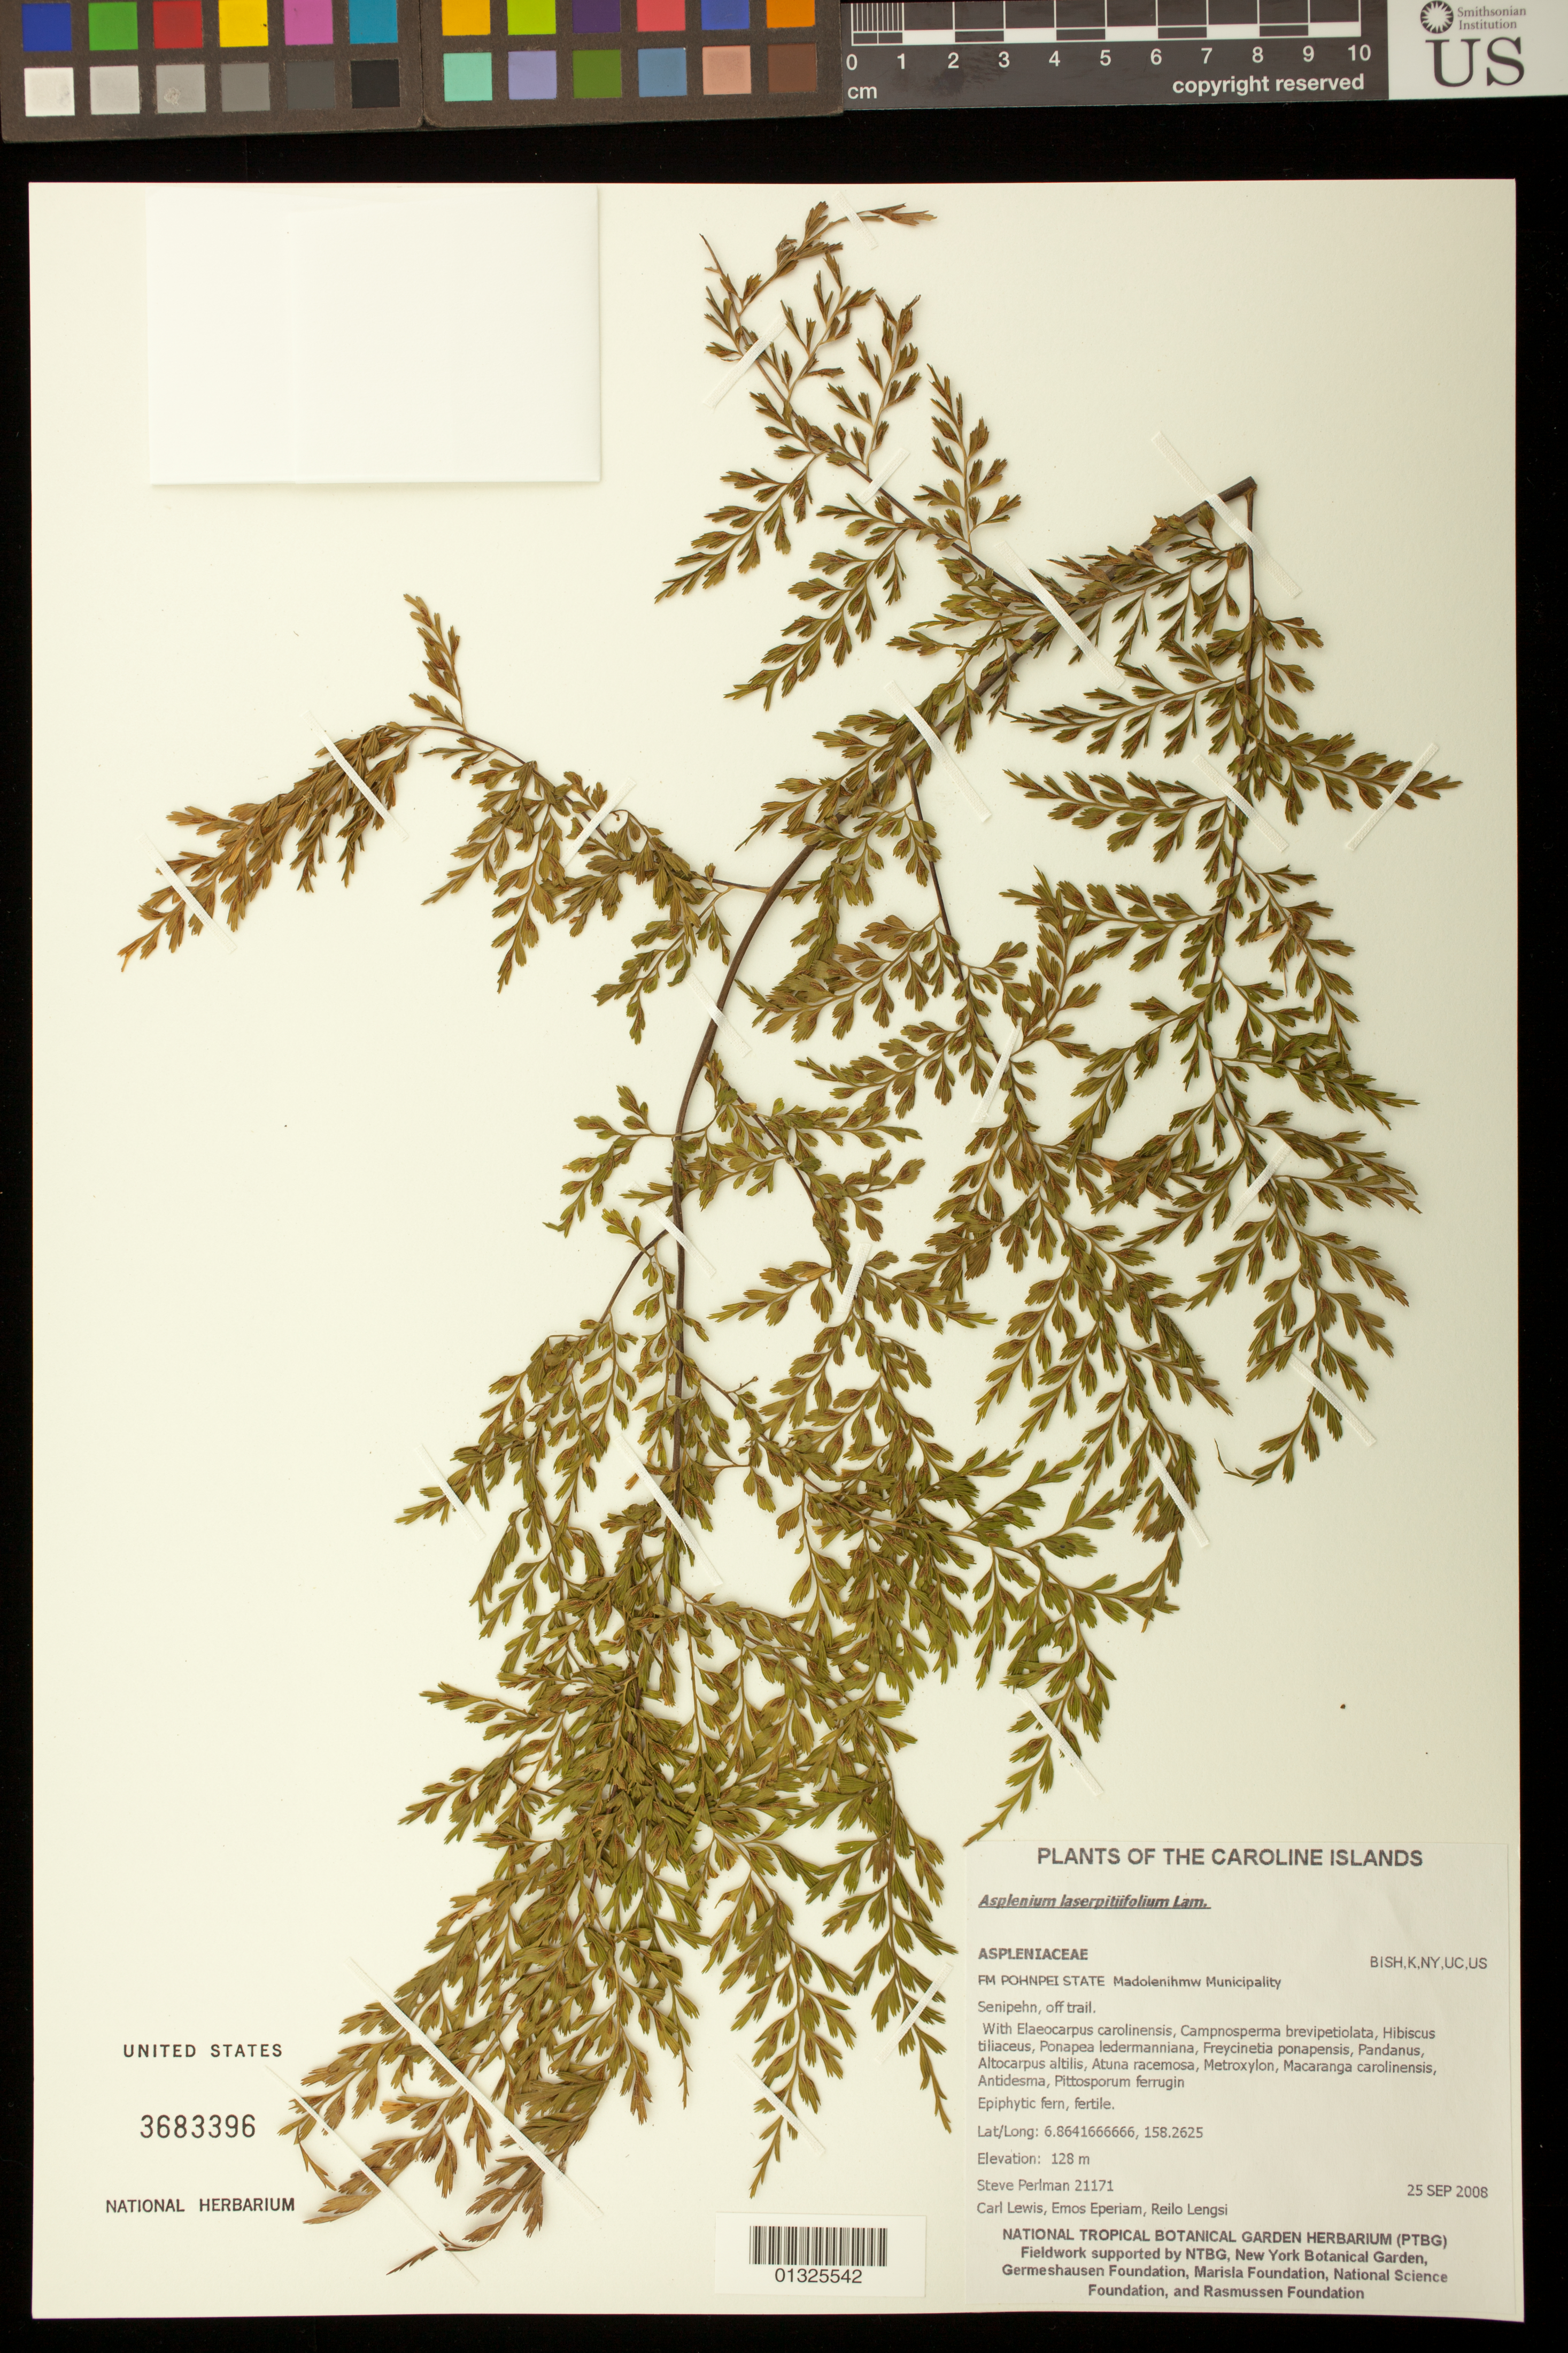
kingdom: Plantae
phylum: Tracheophyta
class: Polypodiopsida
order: Polypodiales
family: Aspleniaceae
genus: Asplenium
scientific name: Asplenium laserpitiifolium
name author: Lam.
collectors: S. P. Perlman, C. Lewis, P. Eperiam & R. Lengsi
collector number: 21171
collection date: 2008-09-25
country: Micronesia, Federated States of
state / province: Pohnpei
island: Pohnpei [Ponape]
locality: Madolenihmw Municipality, Senipehn, off trail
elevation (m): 128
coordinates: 6.8641666666, 158.2625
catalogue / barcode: US 3683396